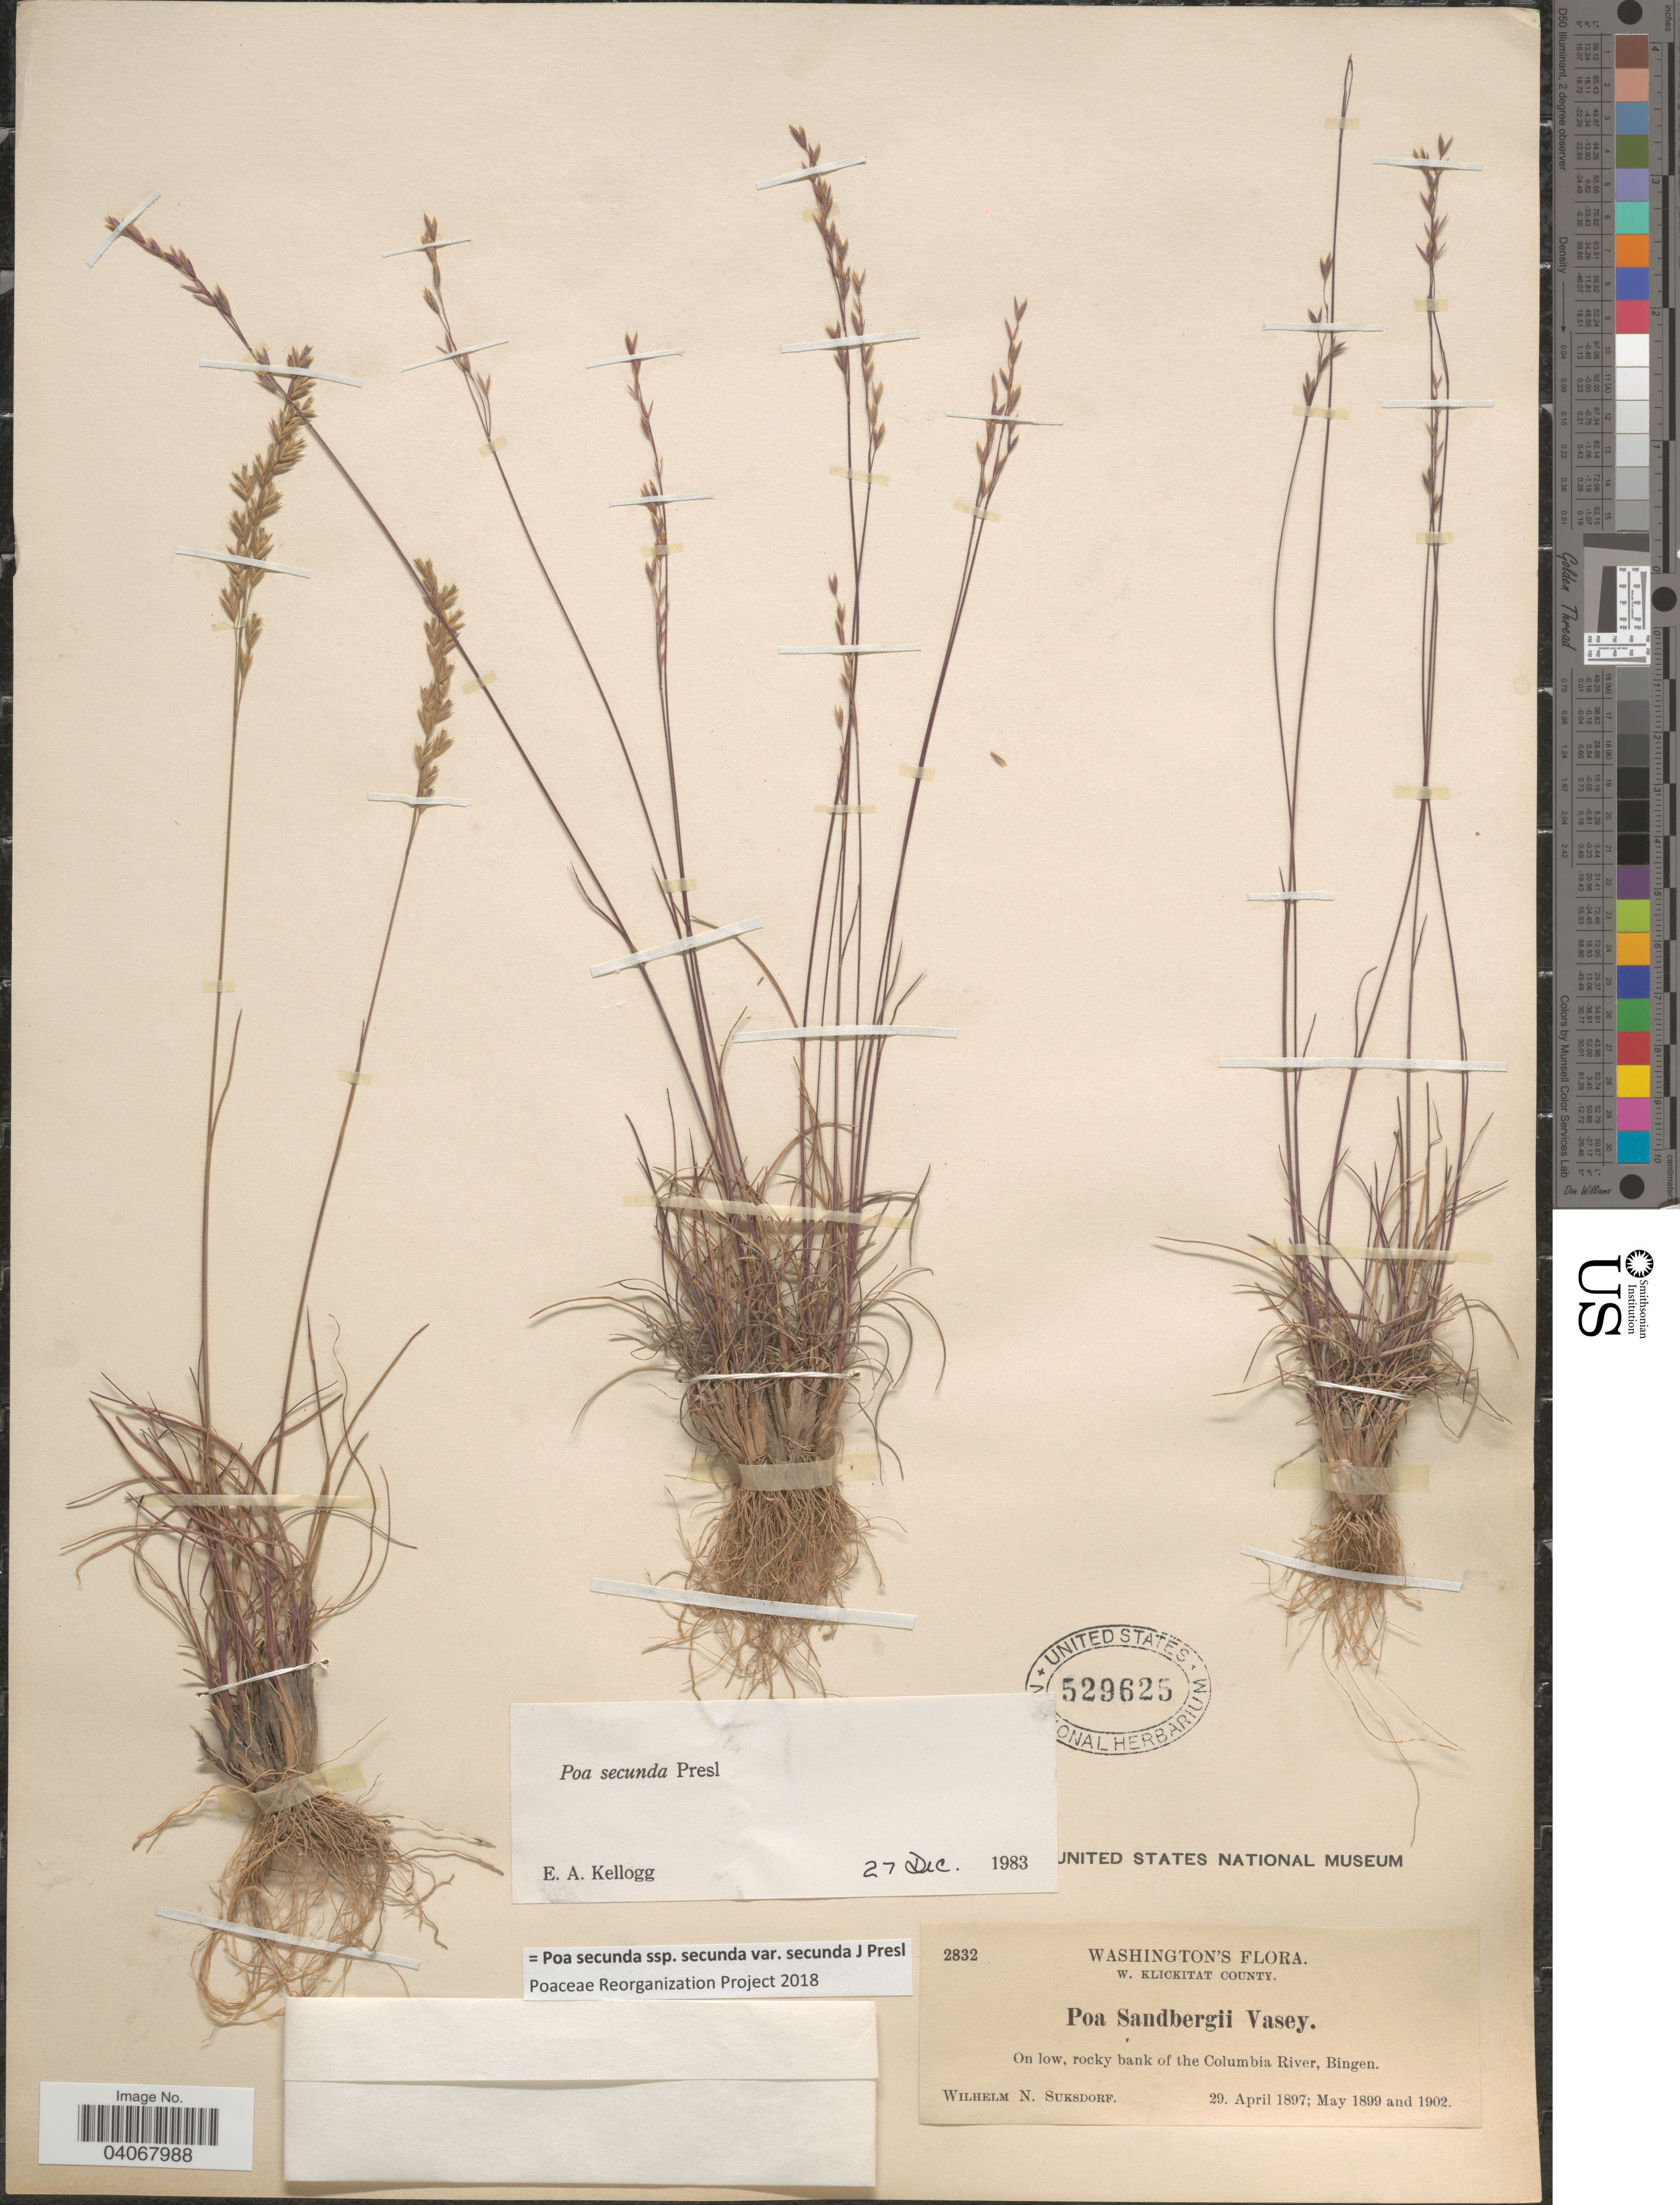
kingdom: Plantae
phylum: Tracheophyta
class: Liliopsida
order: Poales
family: Poaceae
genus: Poa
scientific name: Poa secunda subsp. secunda var. secunda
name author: J. Presl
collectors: W. N. Suksdorf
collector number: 2832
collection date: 1897-04-29/1902-05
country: United States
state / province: Washington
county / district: Klickitat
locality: W. Klickitat County. On low, rocky bank of the Columbia River, Bingen.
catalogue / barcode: US 529625